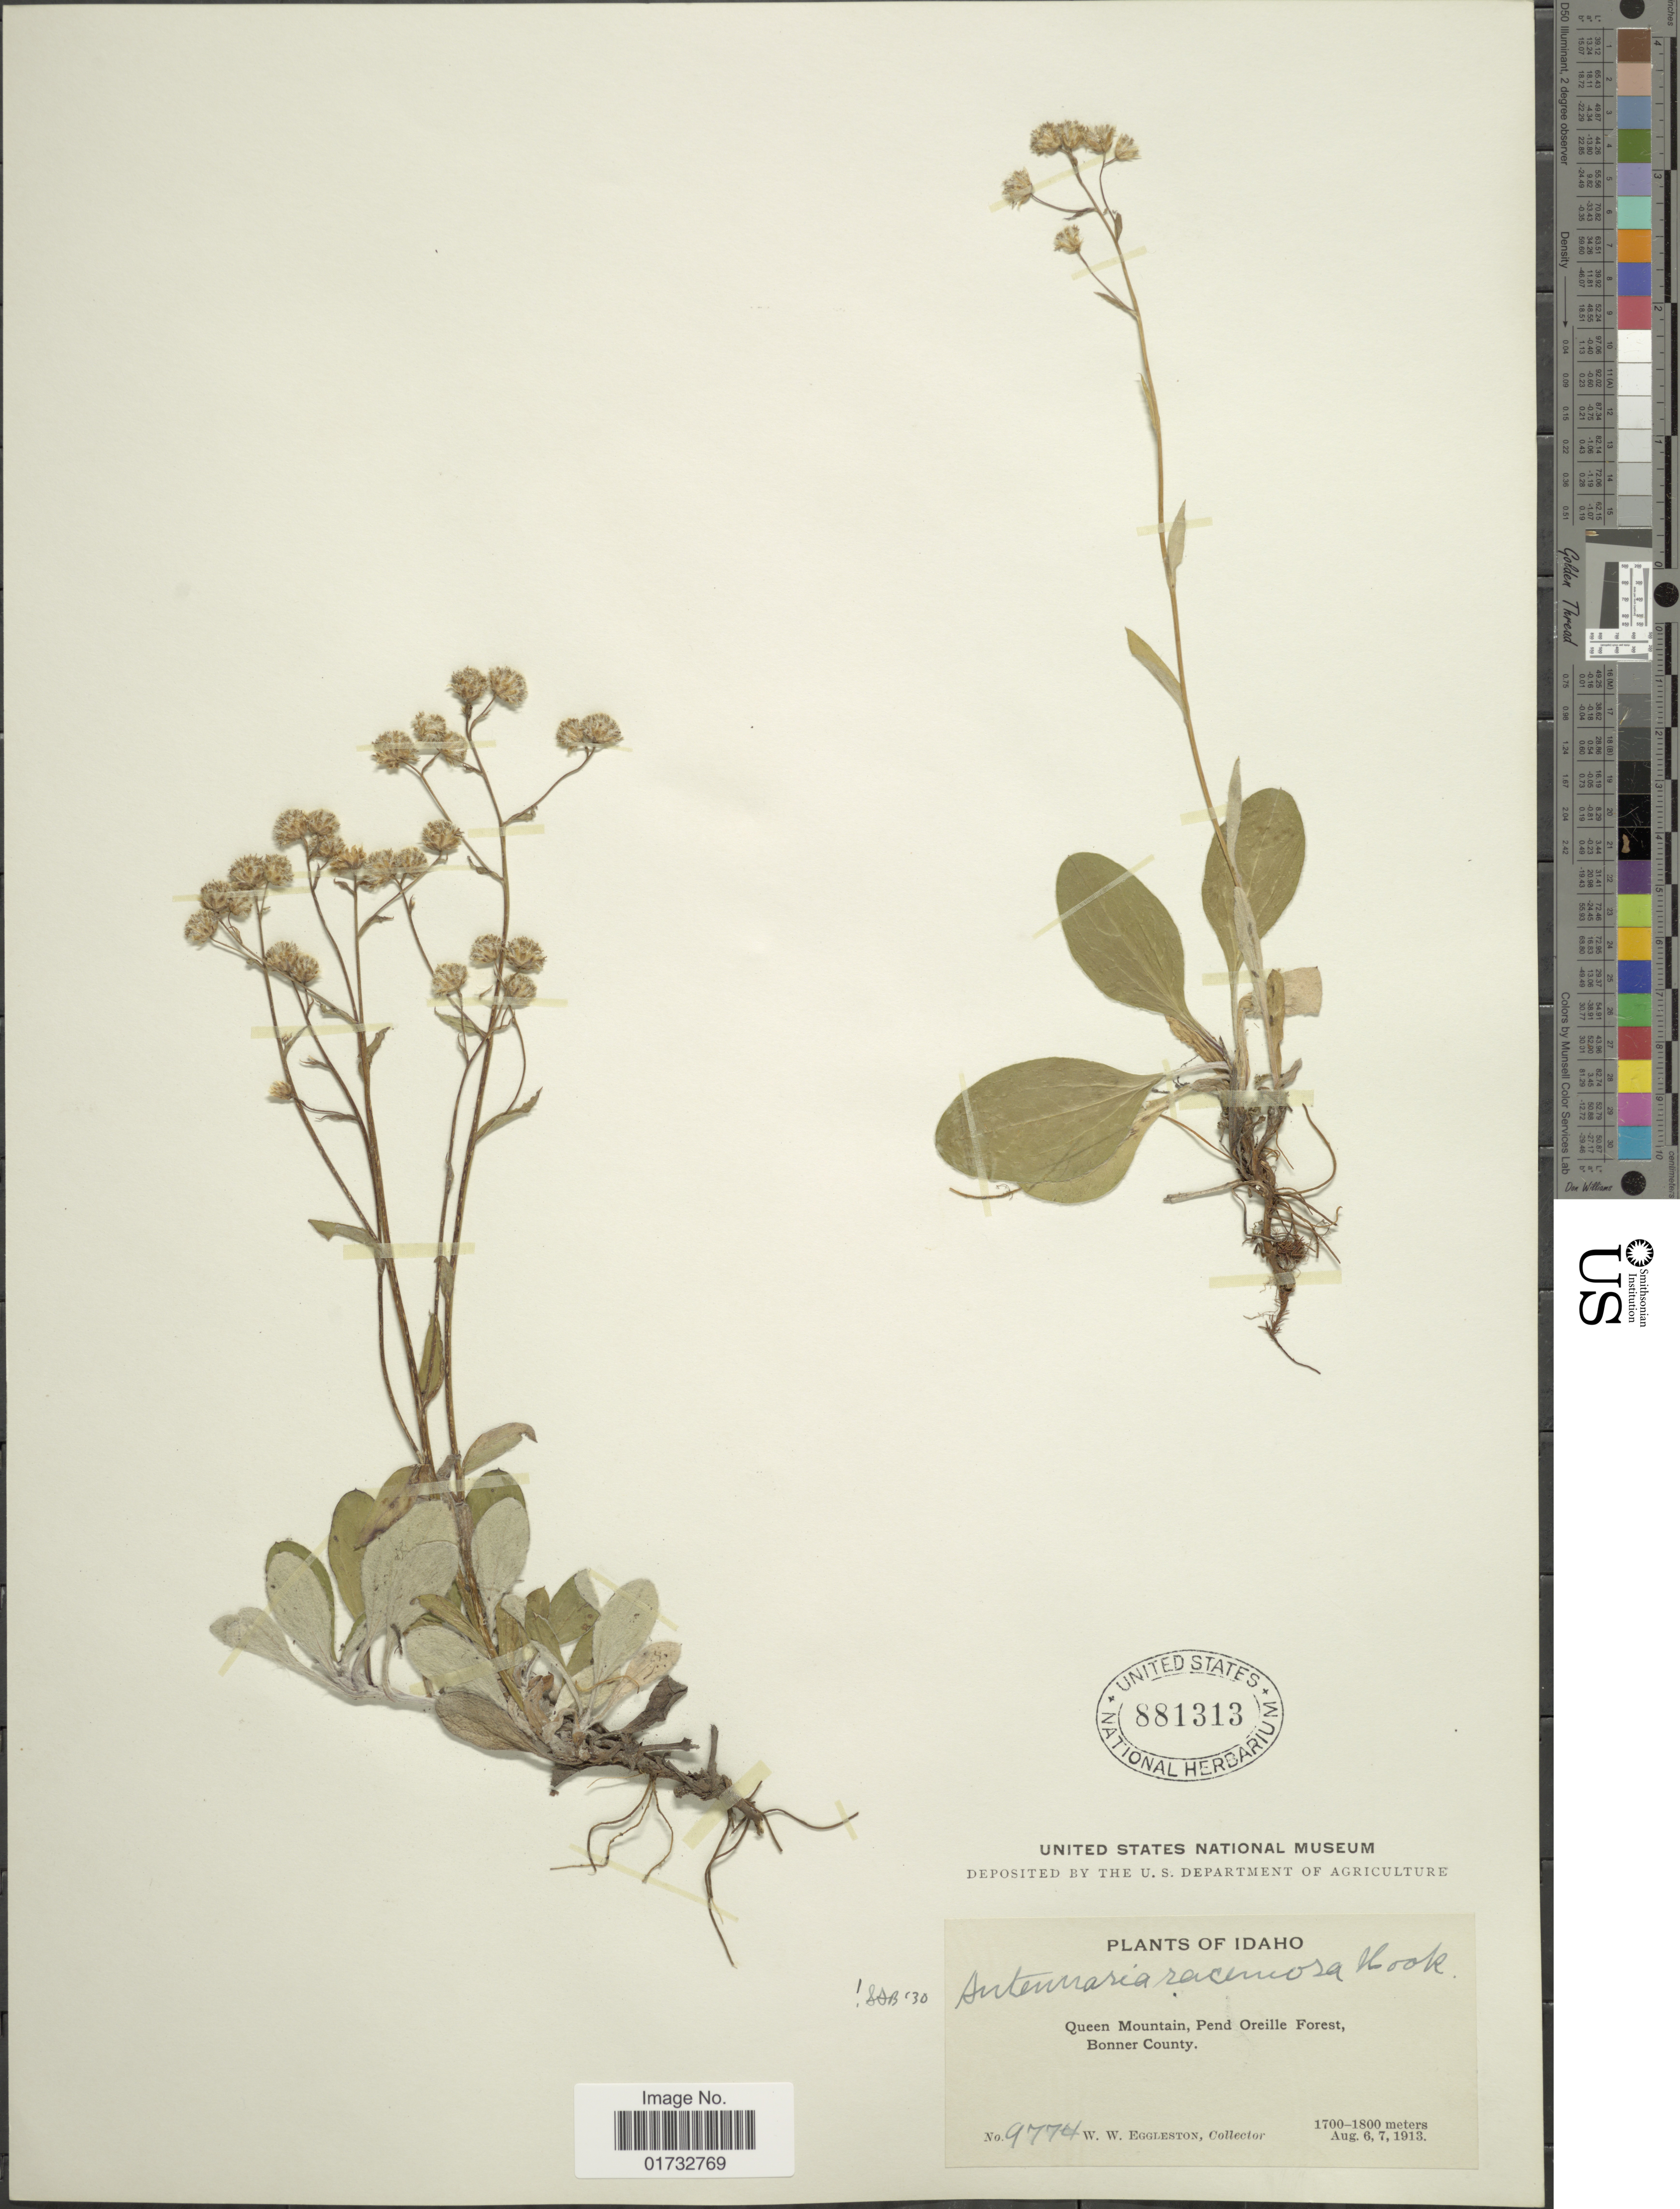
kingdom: Plantae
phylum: Tracheophyta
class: Magnoliopsida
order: Asterales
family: Asteraceae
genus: Antennaria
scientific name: Antennaria racemosa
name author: Hook.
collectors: W. W. Eggleston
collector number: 9774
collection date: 1913-08-06/1913-08-07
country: United States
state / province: Idaho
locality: Queen Mountain, Pend Oreille Forest, Bonner County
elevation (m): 1700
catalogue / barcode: US 881313